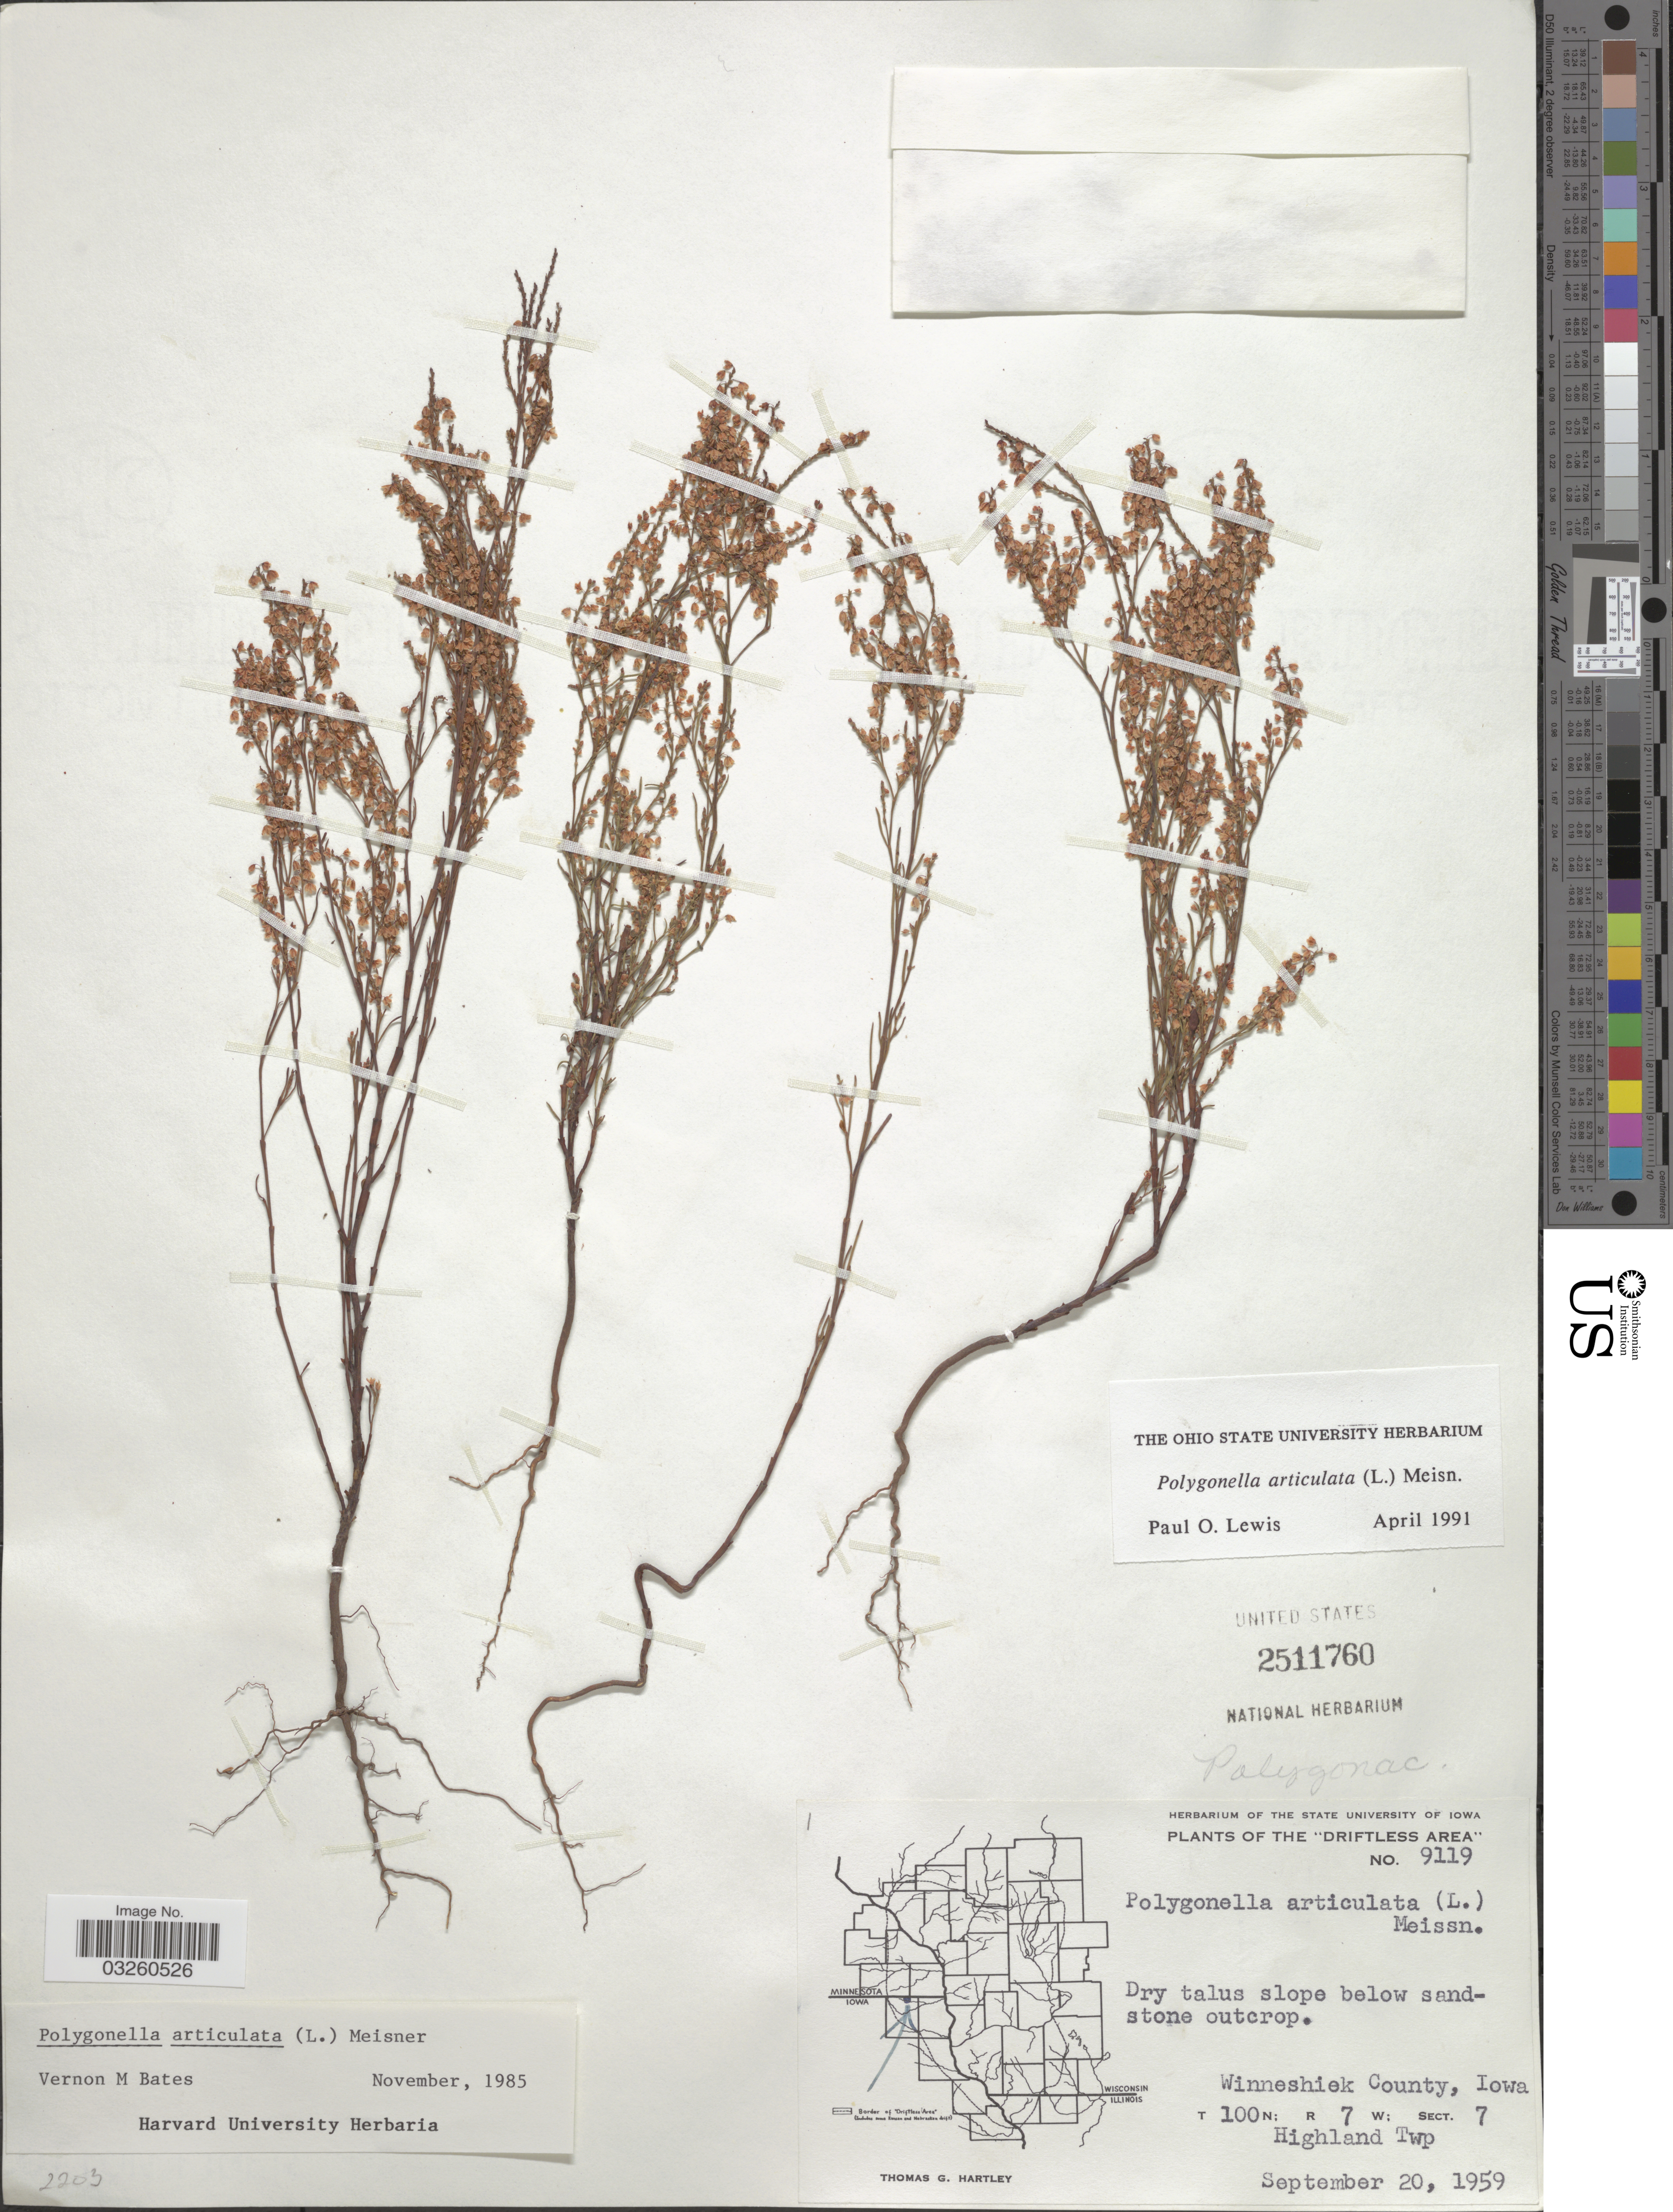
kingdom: Plantae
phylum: Tracheophyta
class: Magnoliopsida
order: Caryophyllales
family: Polygonaceae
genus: Polygonella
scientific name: Polygonella articulata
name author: (L.) Meisn.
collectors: T. G. Hartley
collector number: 9119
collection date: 1959-09-20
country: United States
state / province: Iowa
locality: Driftless Area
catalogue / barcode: US 2511760